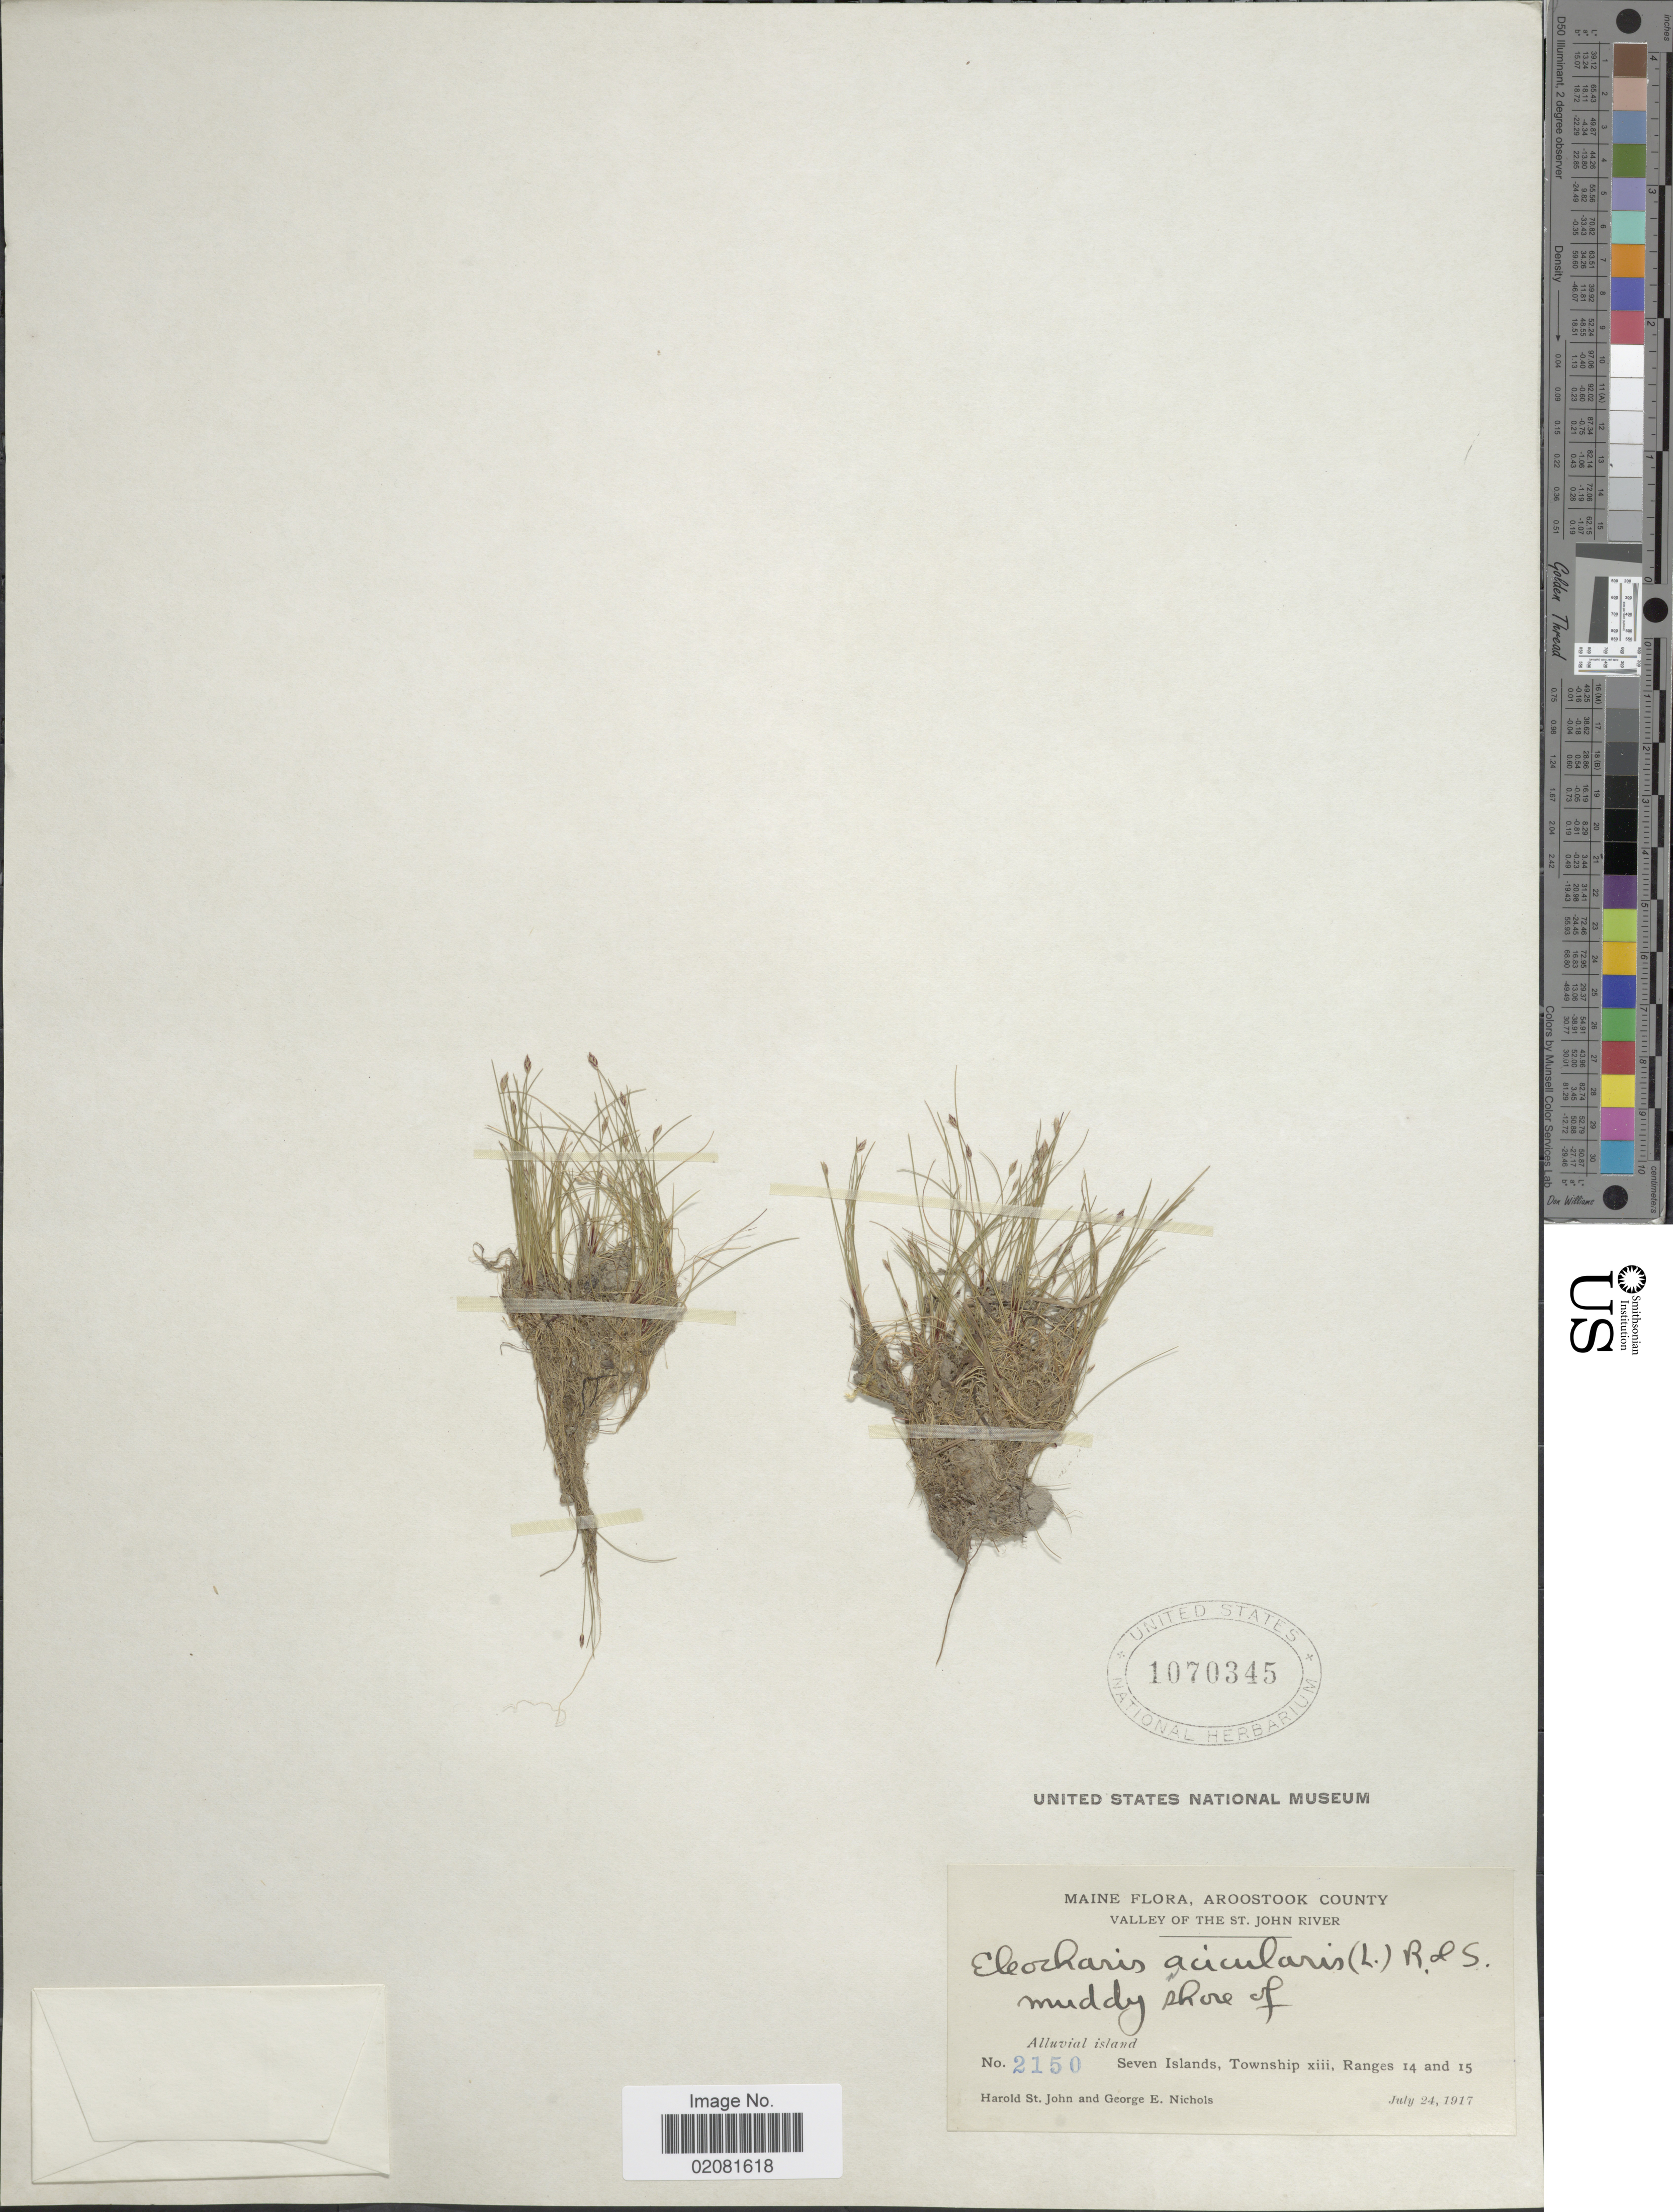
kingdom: Plantae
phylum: Tracheophyta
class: Liliopsida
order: Poales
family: Cyperaceae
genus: Eleocharis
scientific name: Eleocharis acicularis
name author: (L.) Roem. & Schult.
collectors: H. St. John & G. E. Nichols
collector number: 2150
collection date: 1917-07-24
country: United States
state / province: Maine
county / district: Aroostook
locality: Valley of the St. John River. Alluvial island. Seven Islands, Township xiii, Ranges 14 and 15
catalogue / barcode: US 1070345